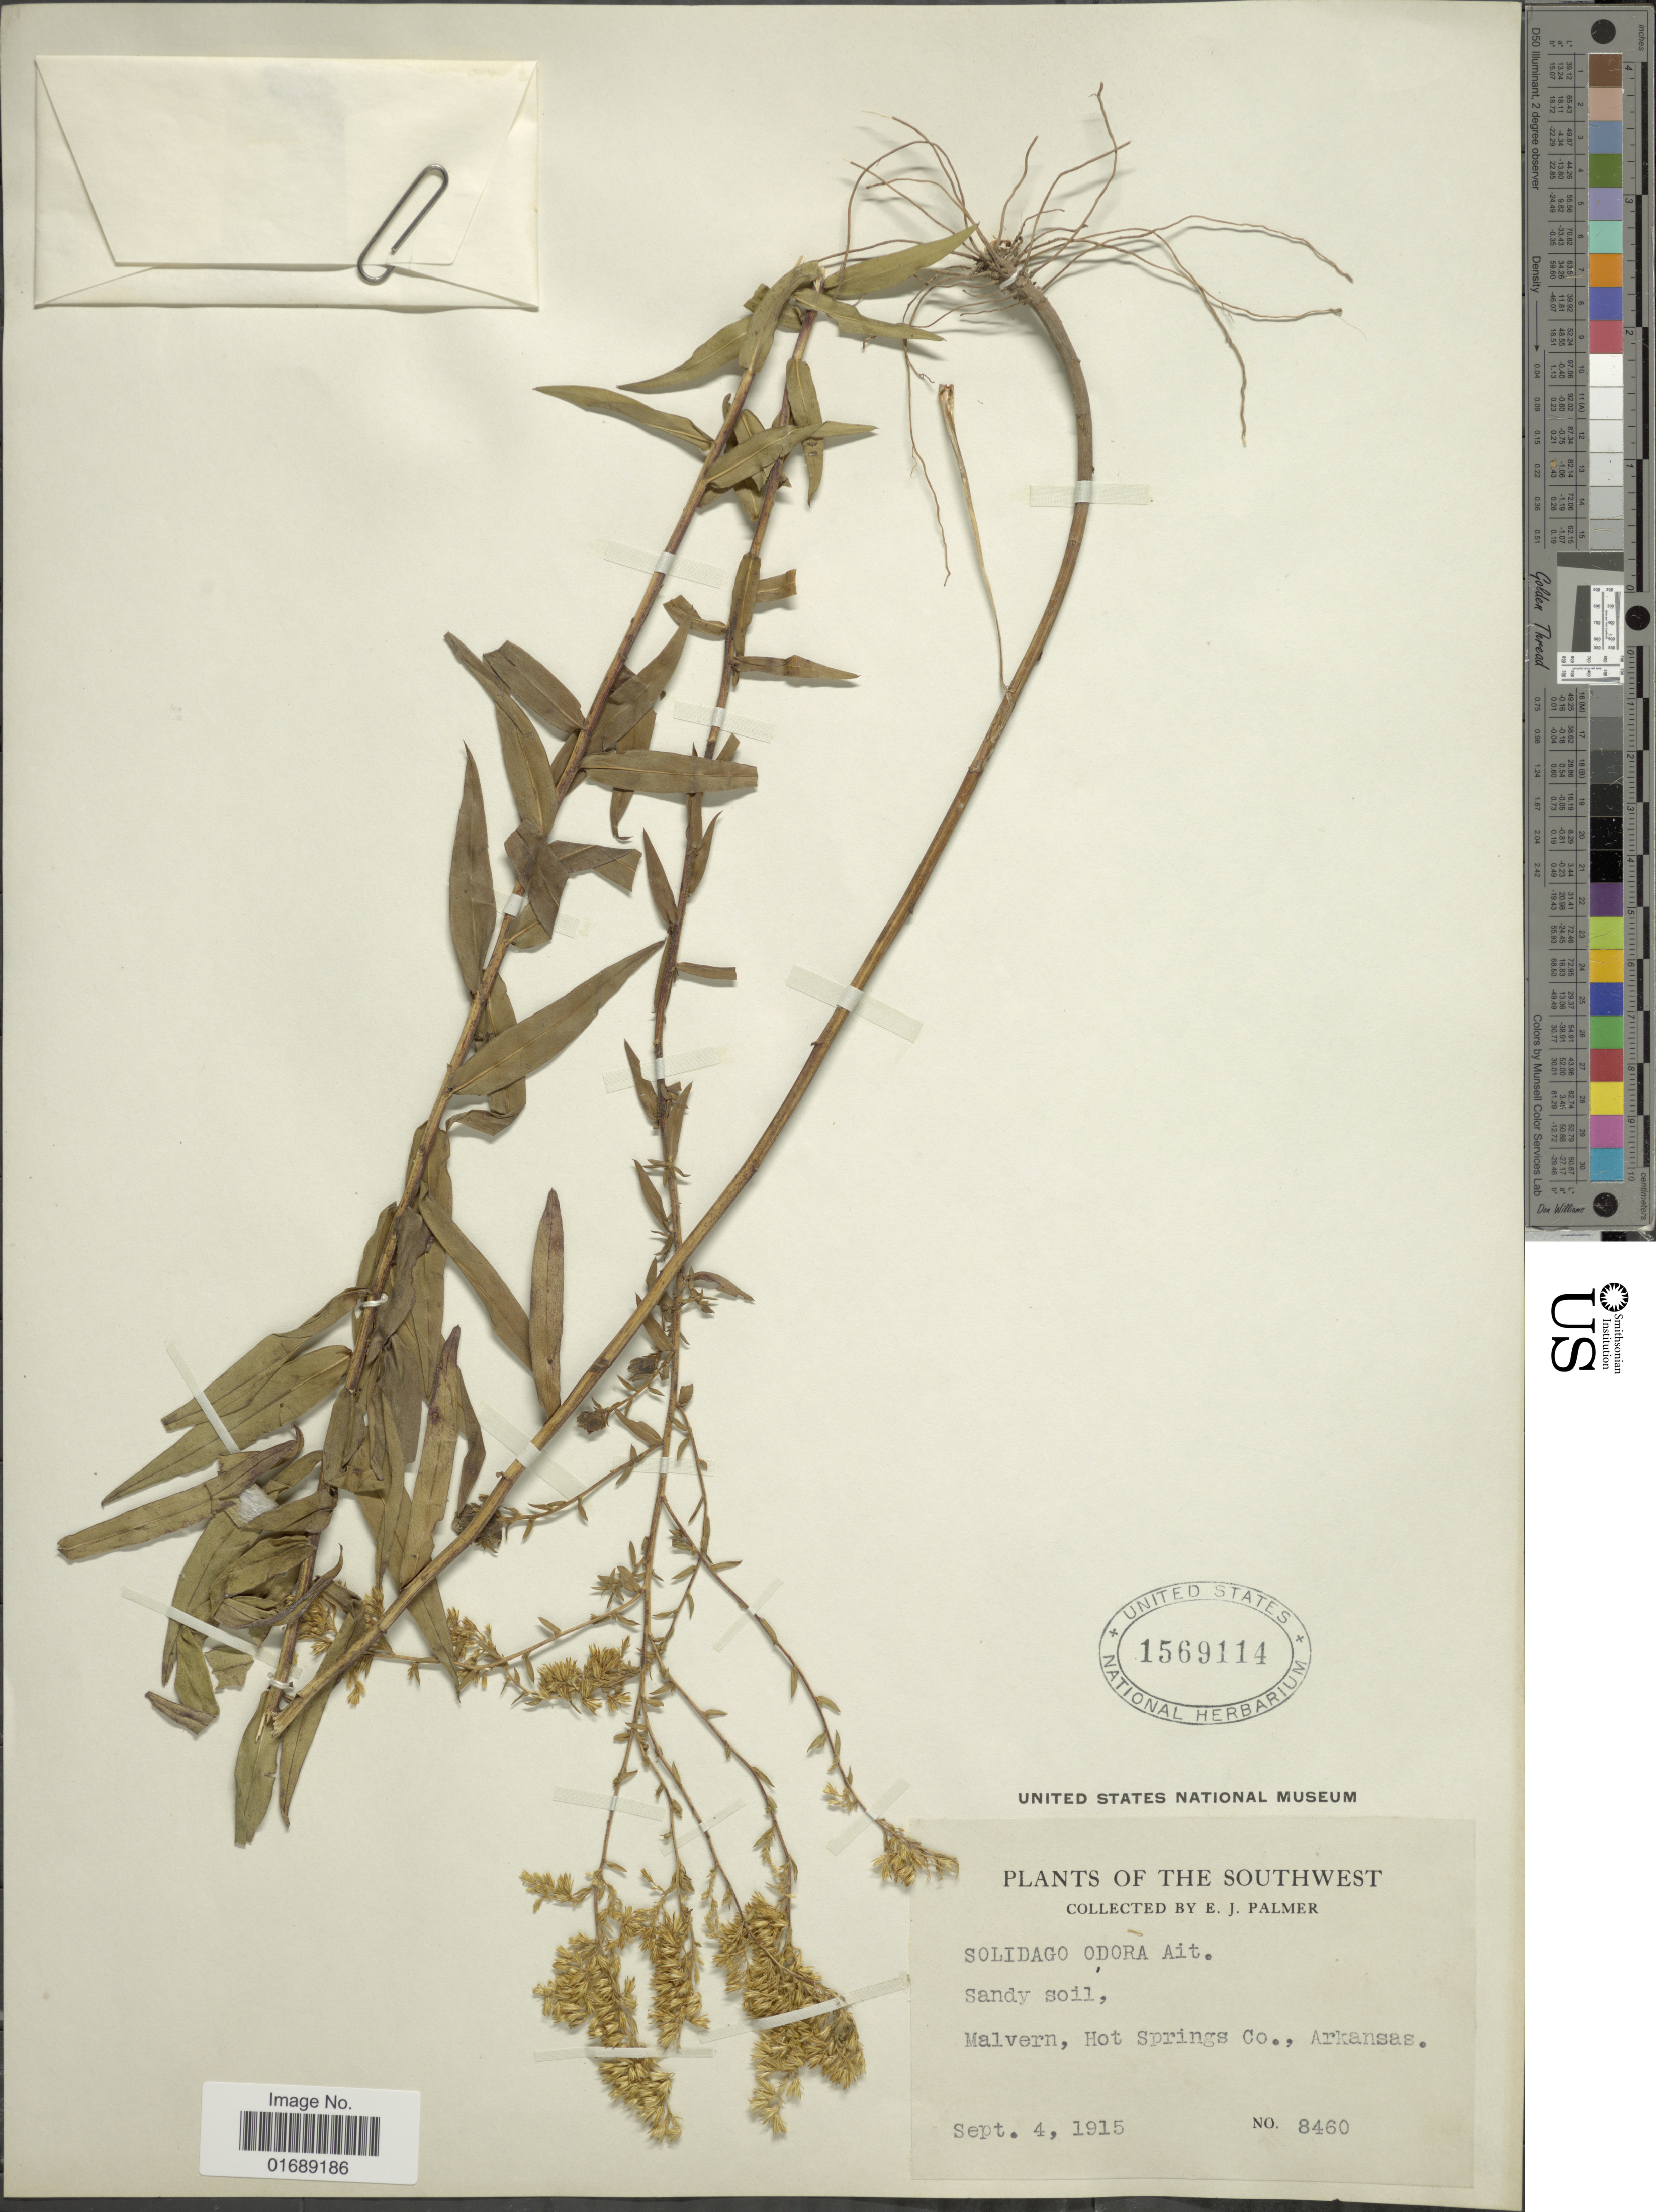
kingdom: Plantae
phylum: Tracheophyta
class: Magnoliopsida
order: Asterales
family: Asteraceae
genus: Solidago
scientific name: Solidago odora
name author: Aiton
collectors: E. J. Palmer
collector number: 8460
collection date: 1915-09-04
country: United States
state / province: Arkansas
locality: The Southwest, Malvern, Hot Springs Co.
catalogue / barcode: US 1569114